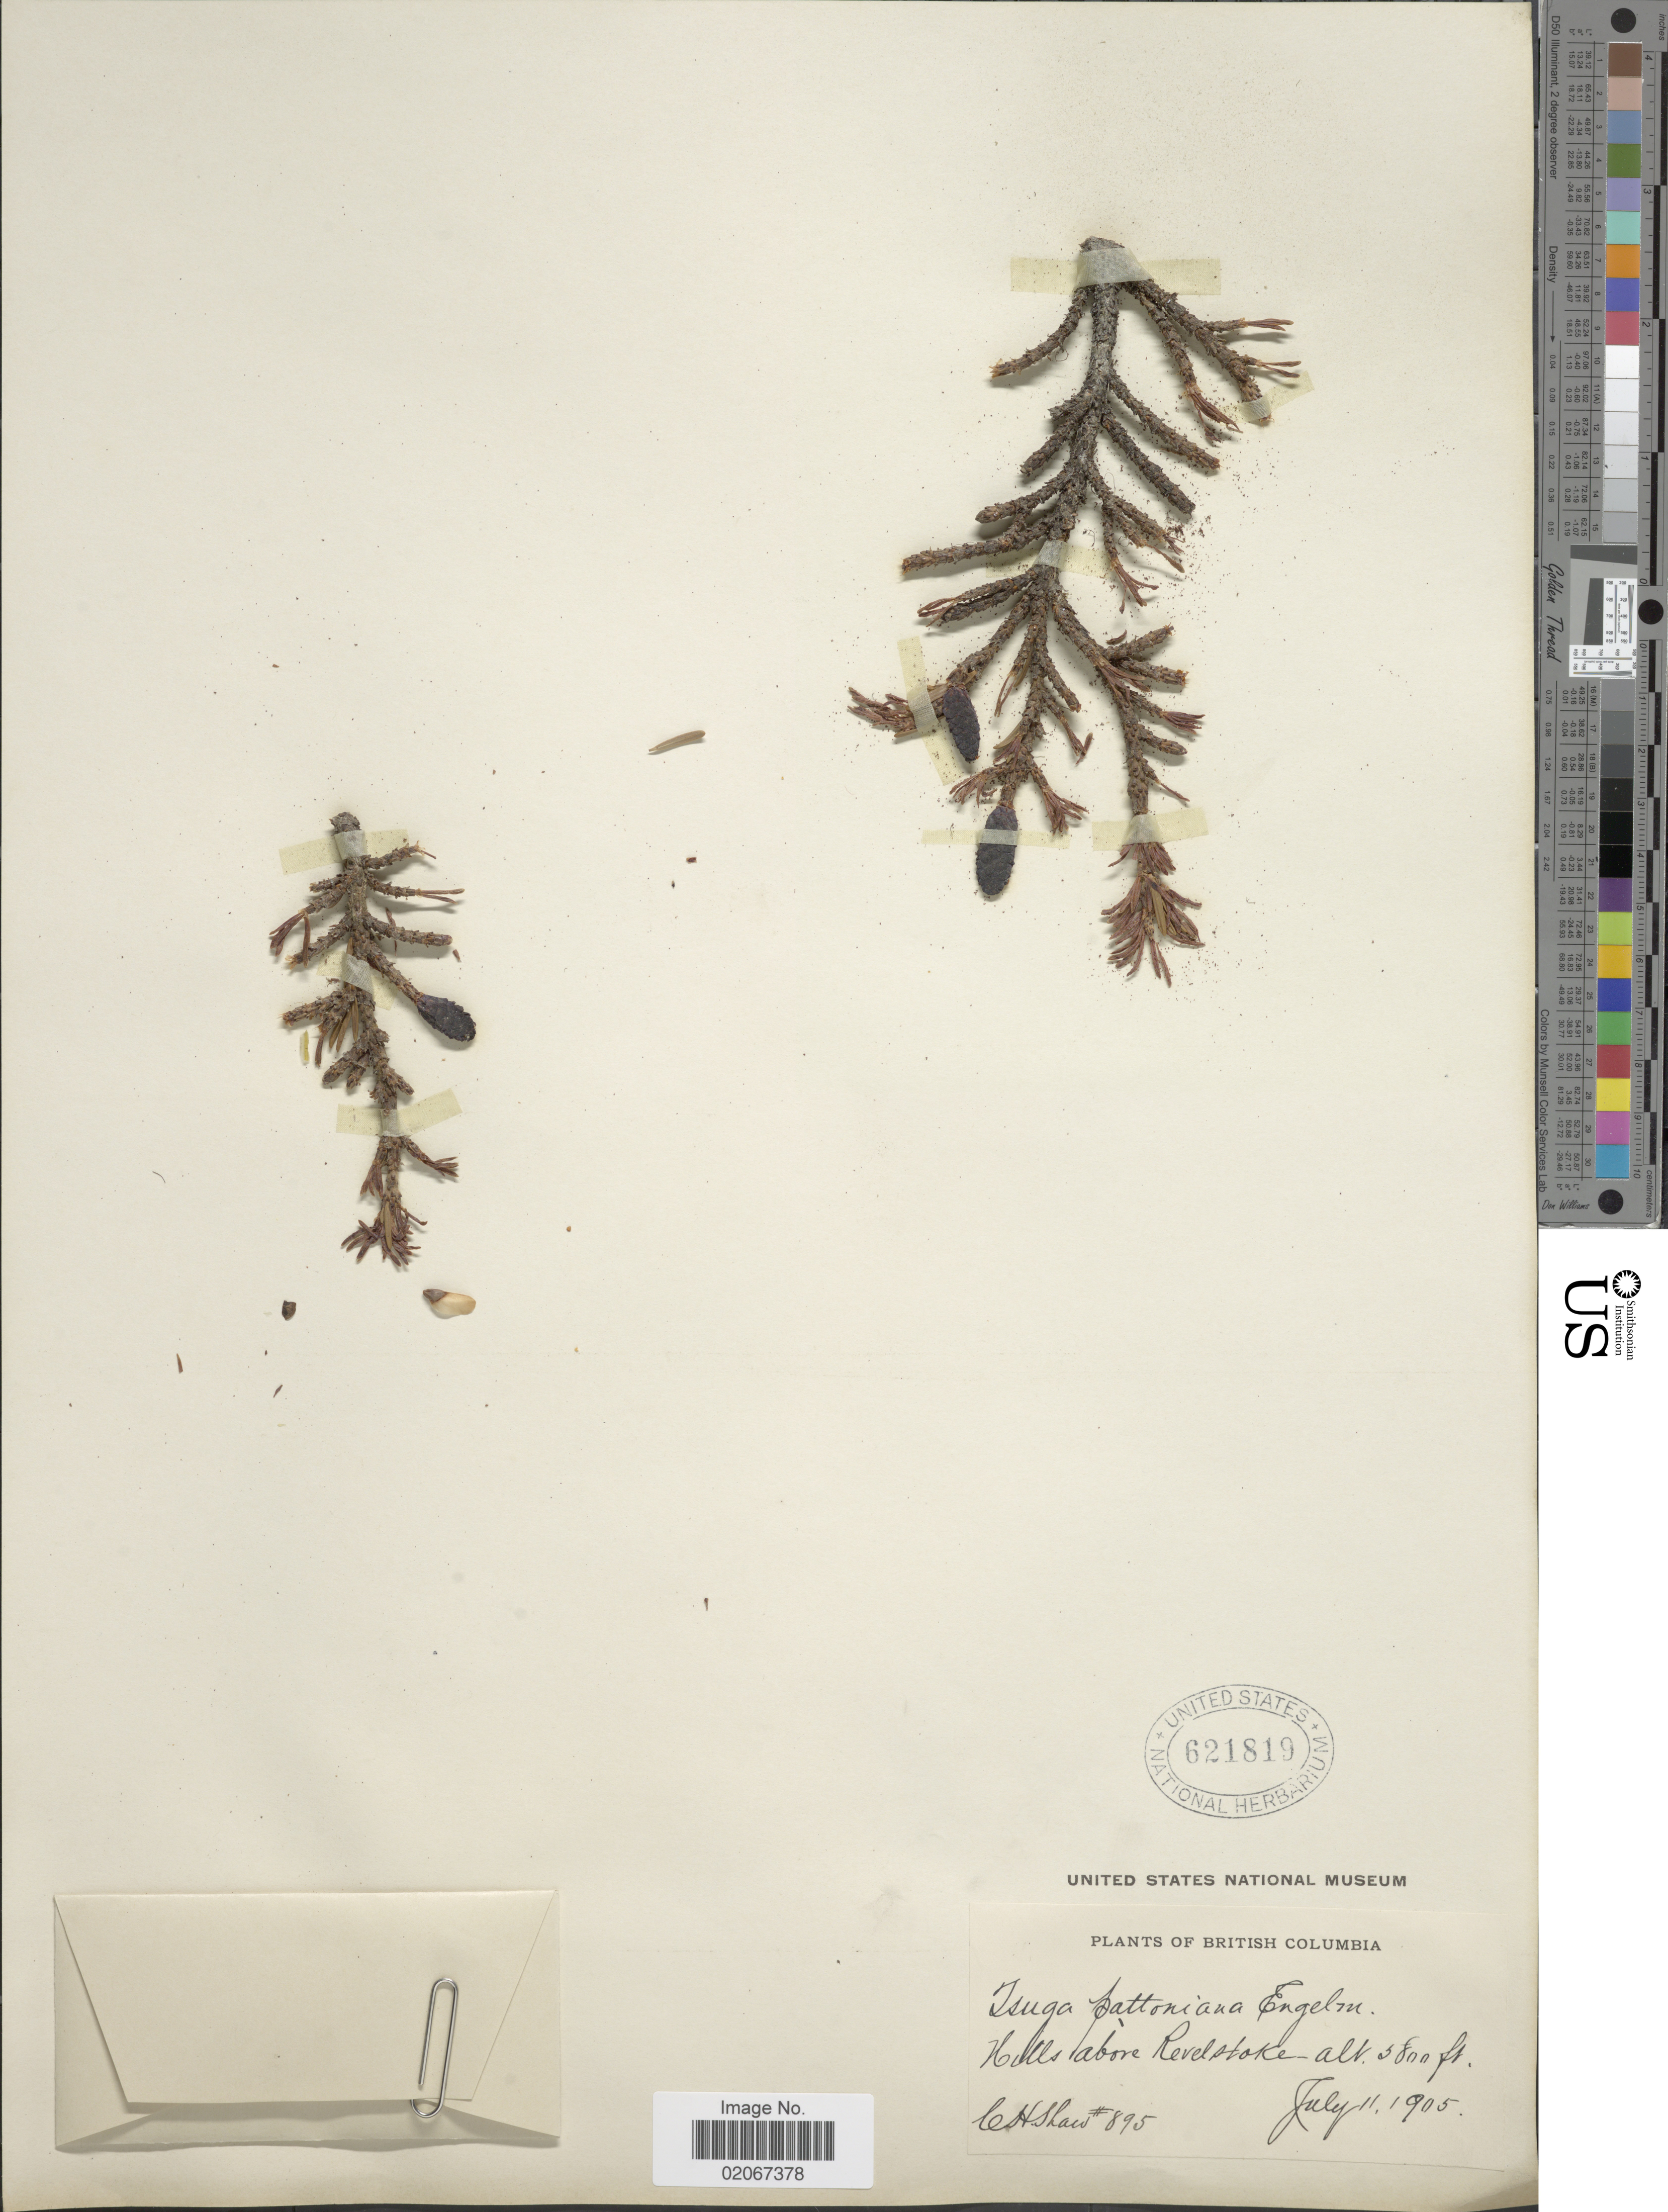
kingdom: Plantae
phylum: Tracheophyta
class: Pinopsida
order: Pinales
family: Pinaceae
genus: Tsuga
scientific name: Tsuga mertensiana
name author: (Bong.) Carrière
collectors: C. H. Shaw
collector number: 895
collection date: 1905-07-11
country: Canada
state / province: British Columbia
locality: Hills above Revelstake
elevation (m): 1768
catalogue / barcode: US 621819